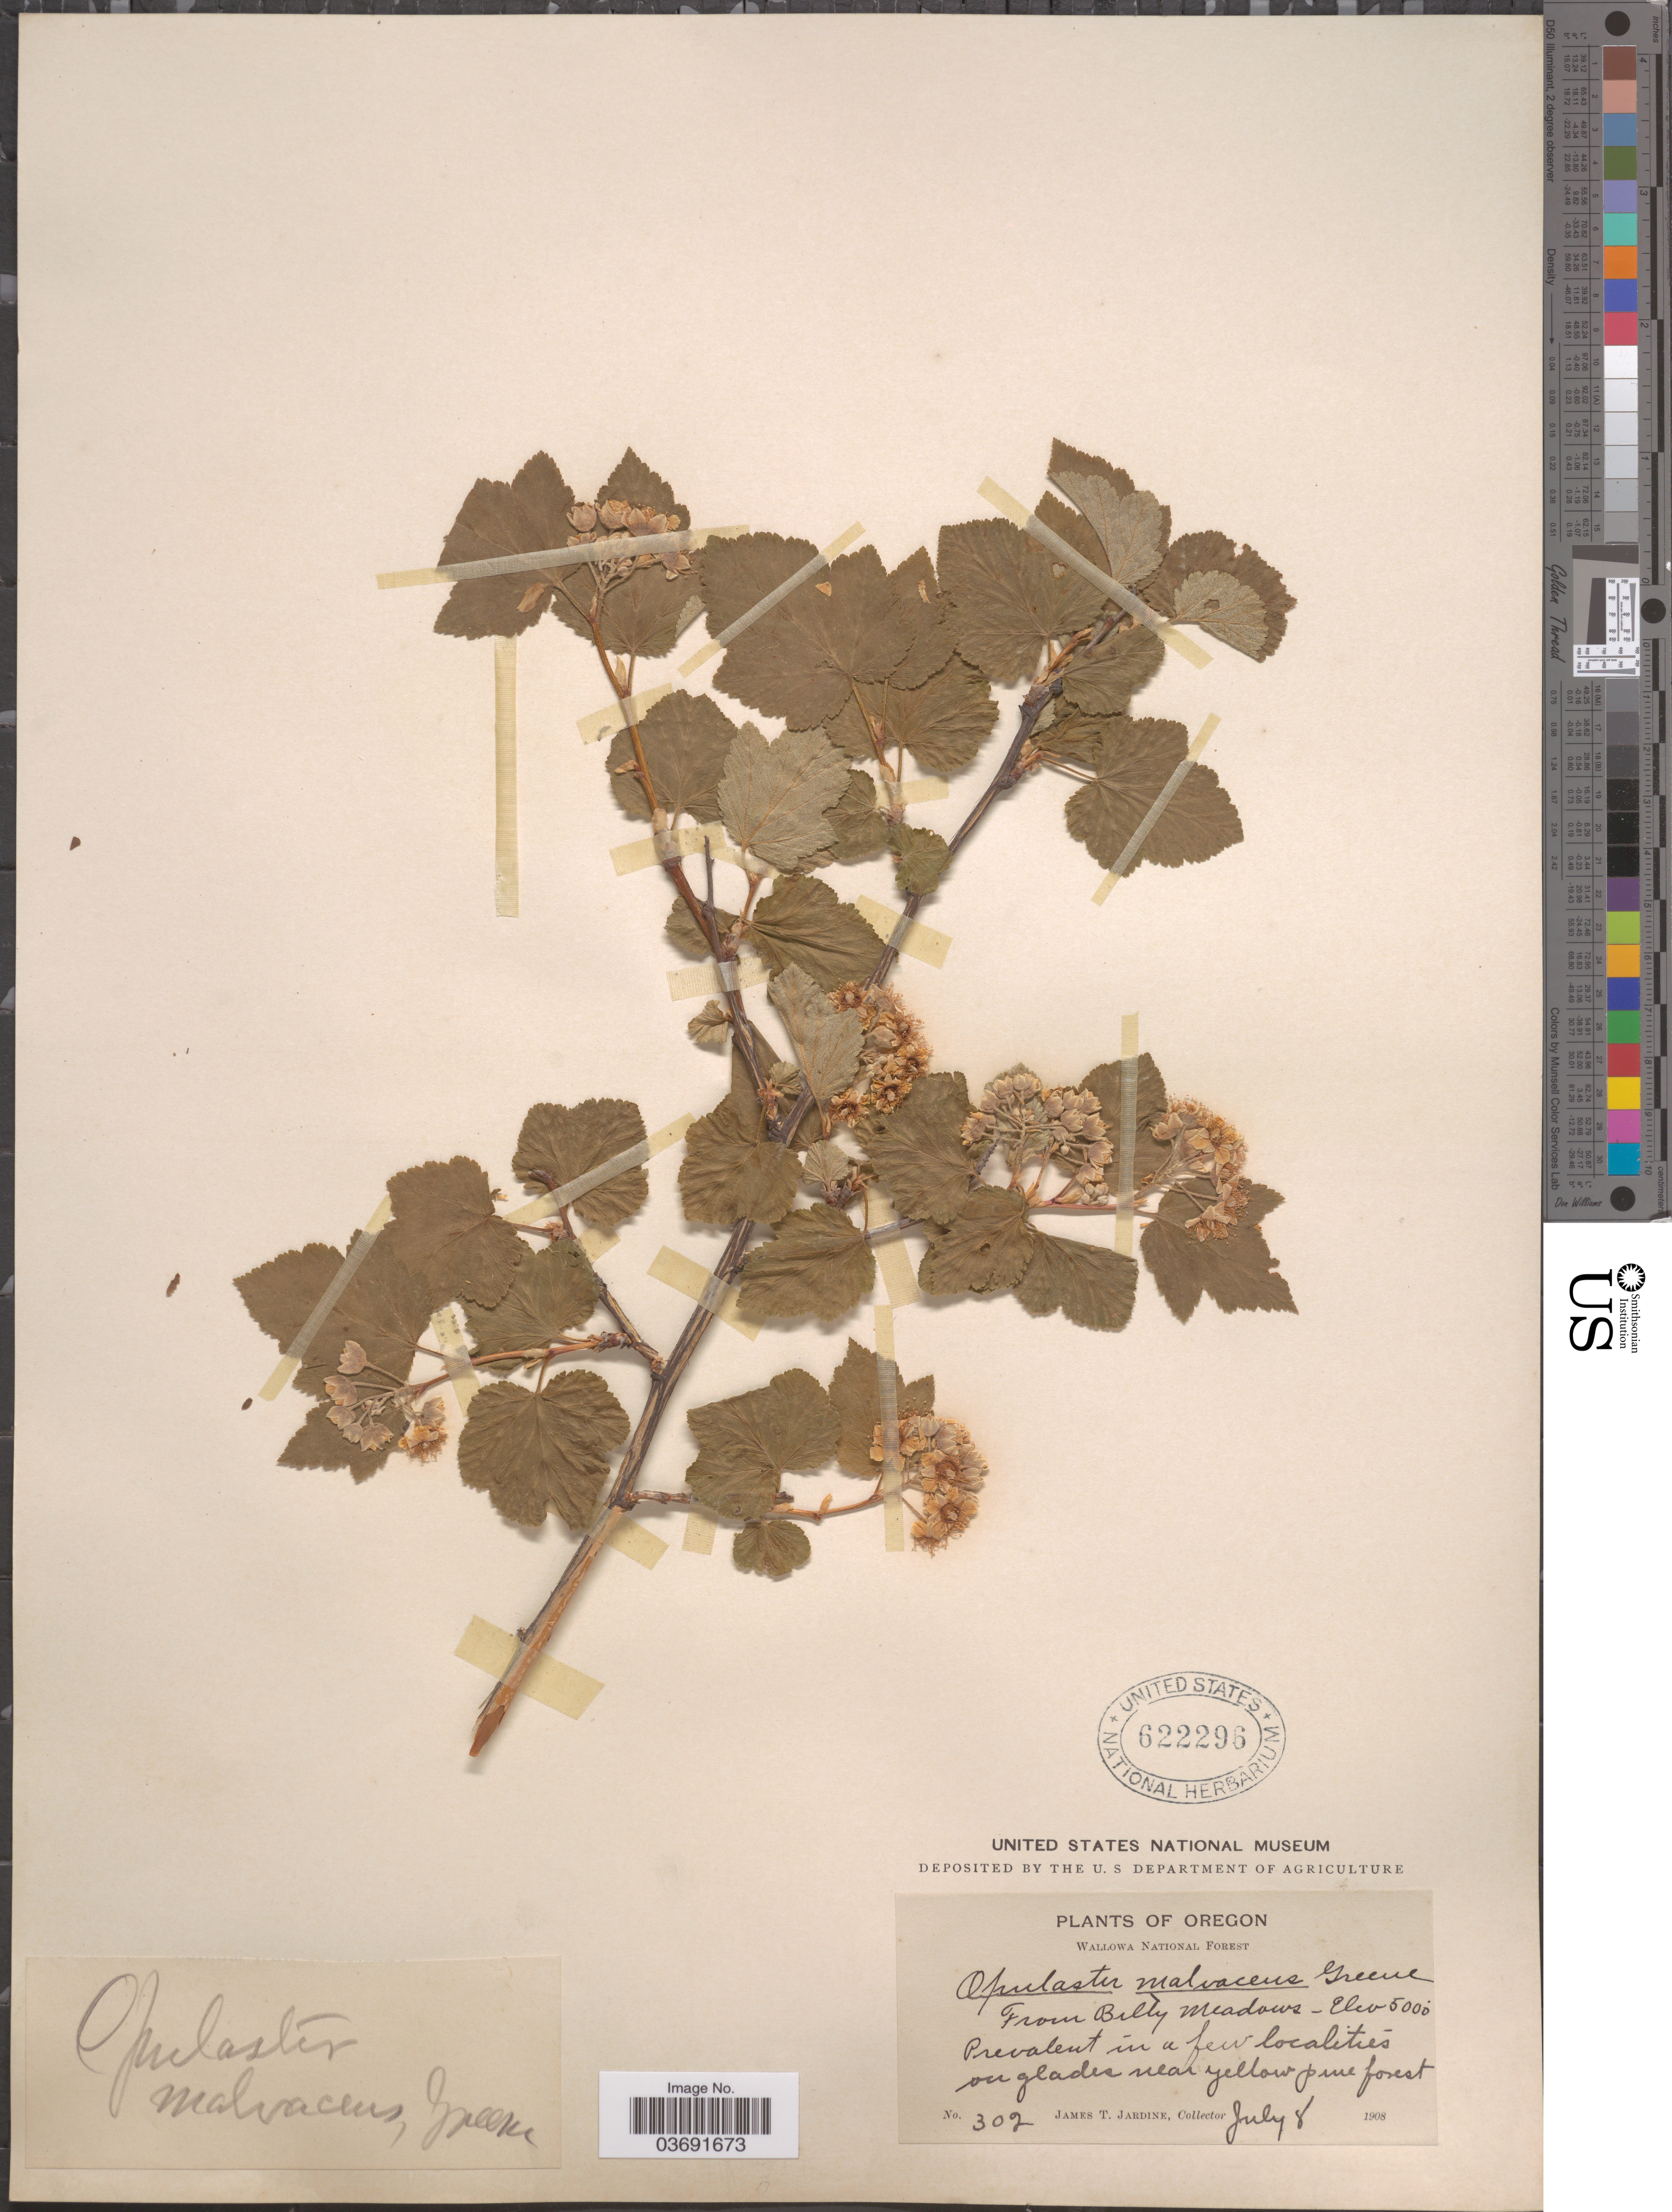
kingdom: Plantae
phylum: Tracheophyta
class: Magnoliopsida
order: Rosales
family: Rosaceae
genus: Physocarpus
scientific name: Physocarpus malvaceus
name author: (Greene) Kuntze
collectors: J. T. Jardine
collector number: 302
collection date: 1908-07-08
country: United States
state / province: Oregon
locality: Wallowa National Forest. From Billy Meadows.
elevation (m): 1524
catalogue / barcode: US 622296